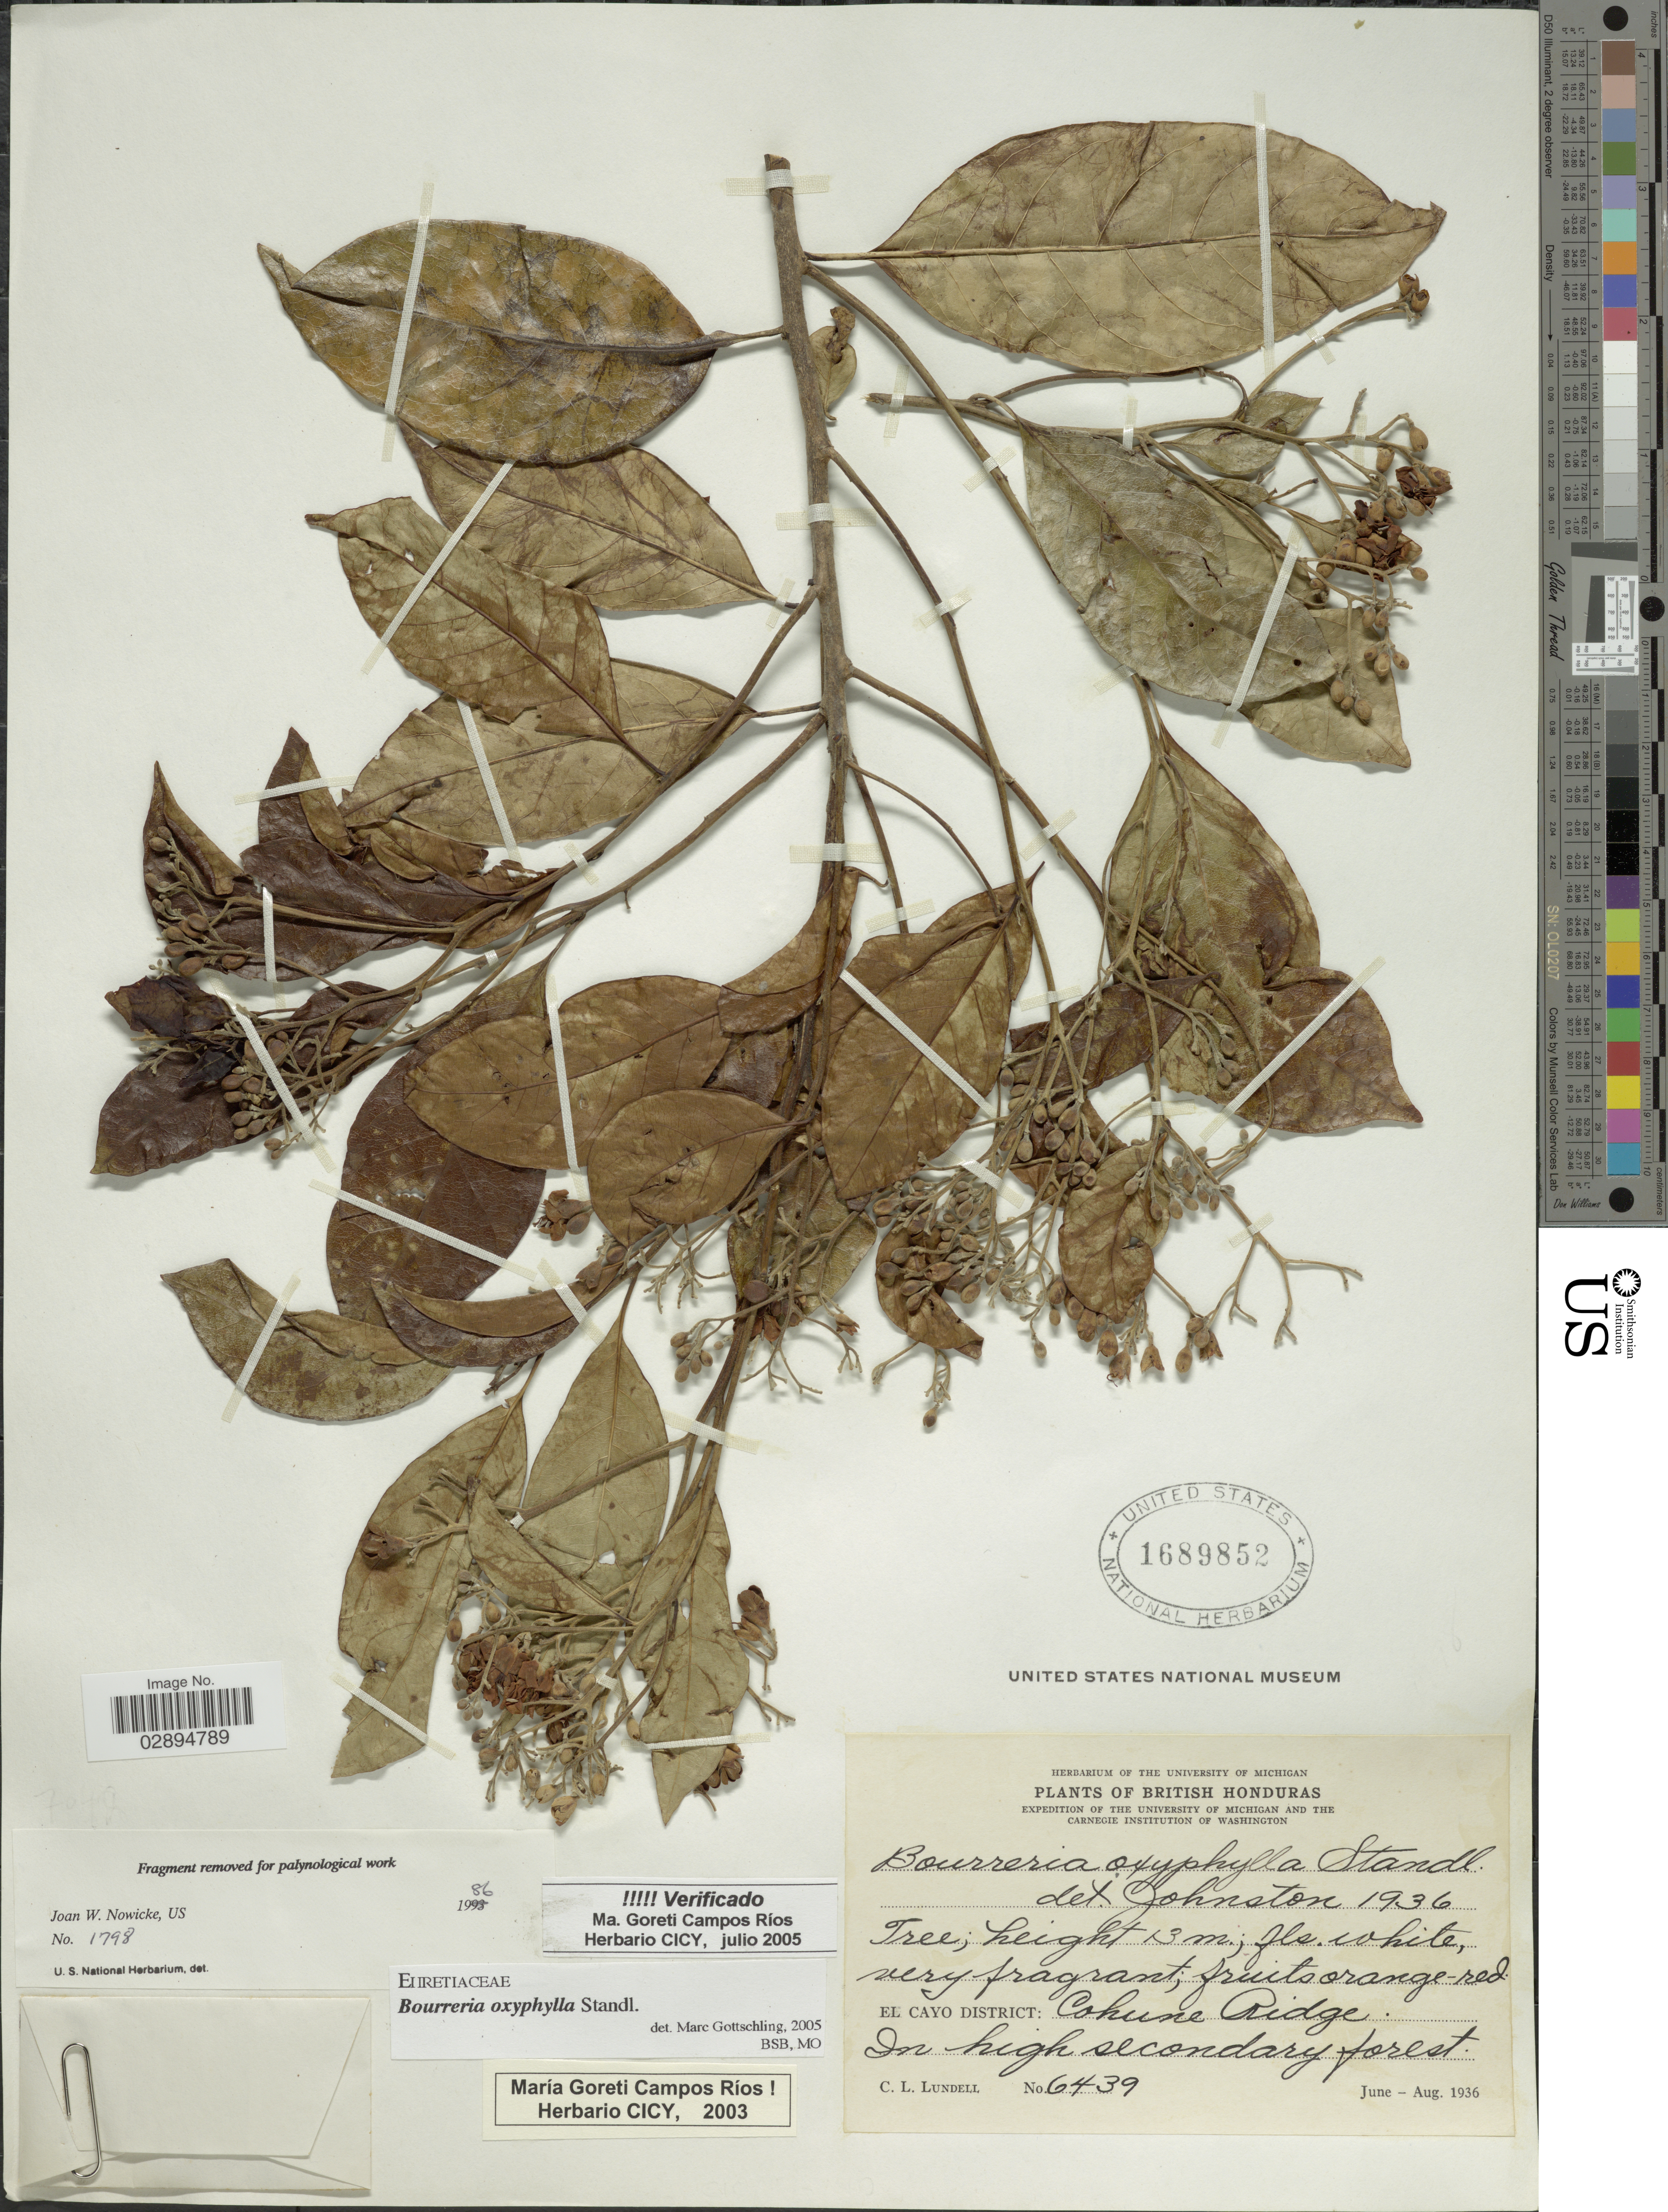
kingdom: Plantae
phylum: Tracheophyta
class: Magnoliopsida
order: Boraginales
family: Ehretiaceae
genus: Bourreria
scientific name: Bourreria oxyphylla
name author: Standl.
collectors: C. L. Lundell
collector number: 6439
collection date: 1936-06/1936-08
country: Belize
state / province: Cayo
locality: British Honduras. El Cayo District: Cohune Ridge. In high secondary forest.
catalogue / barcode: US 1689852